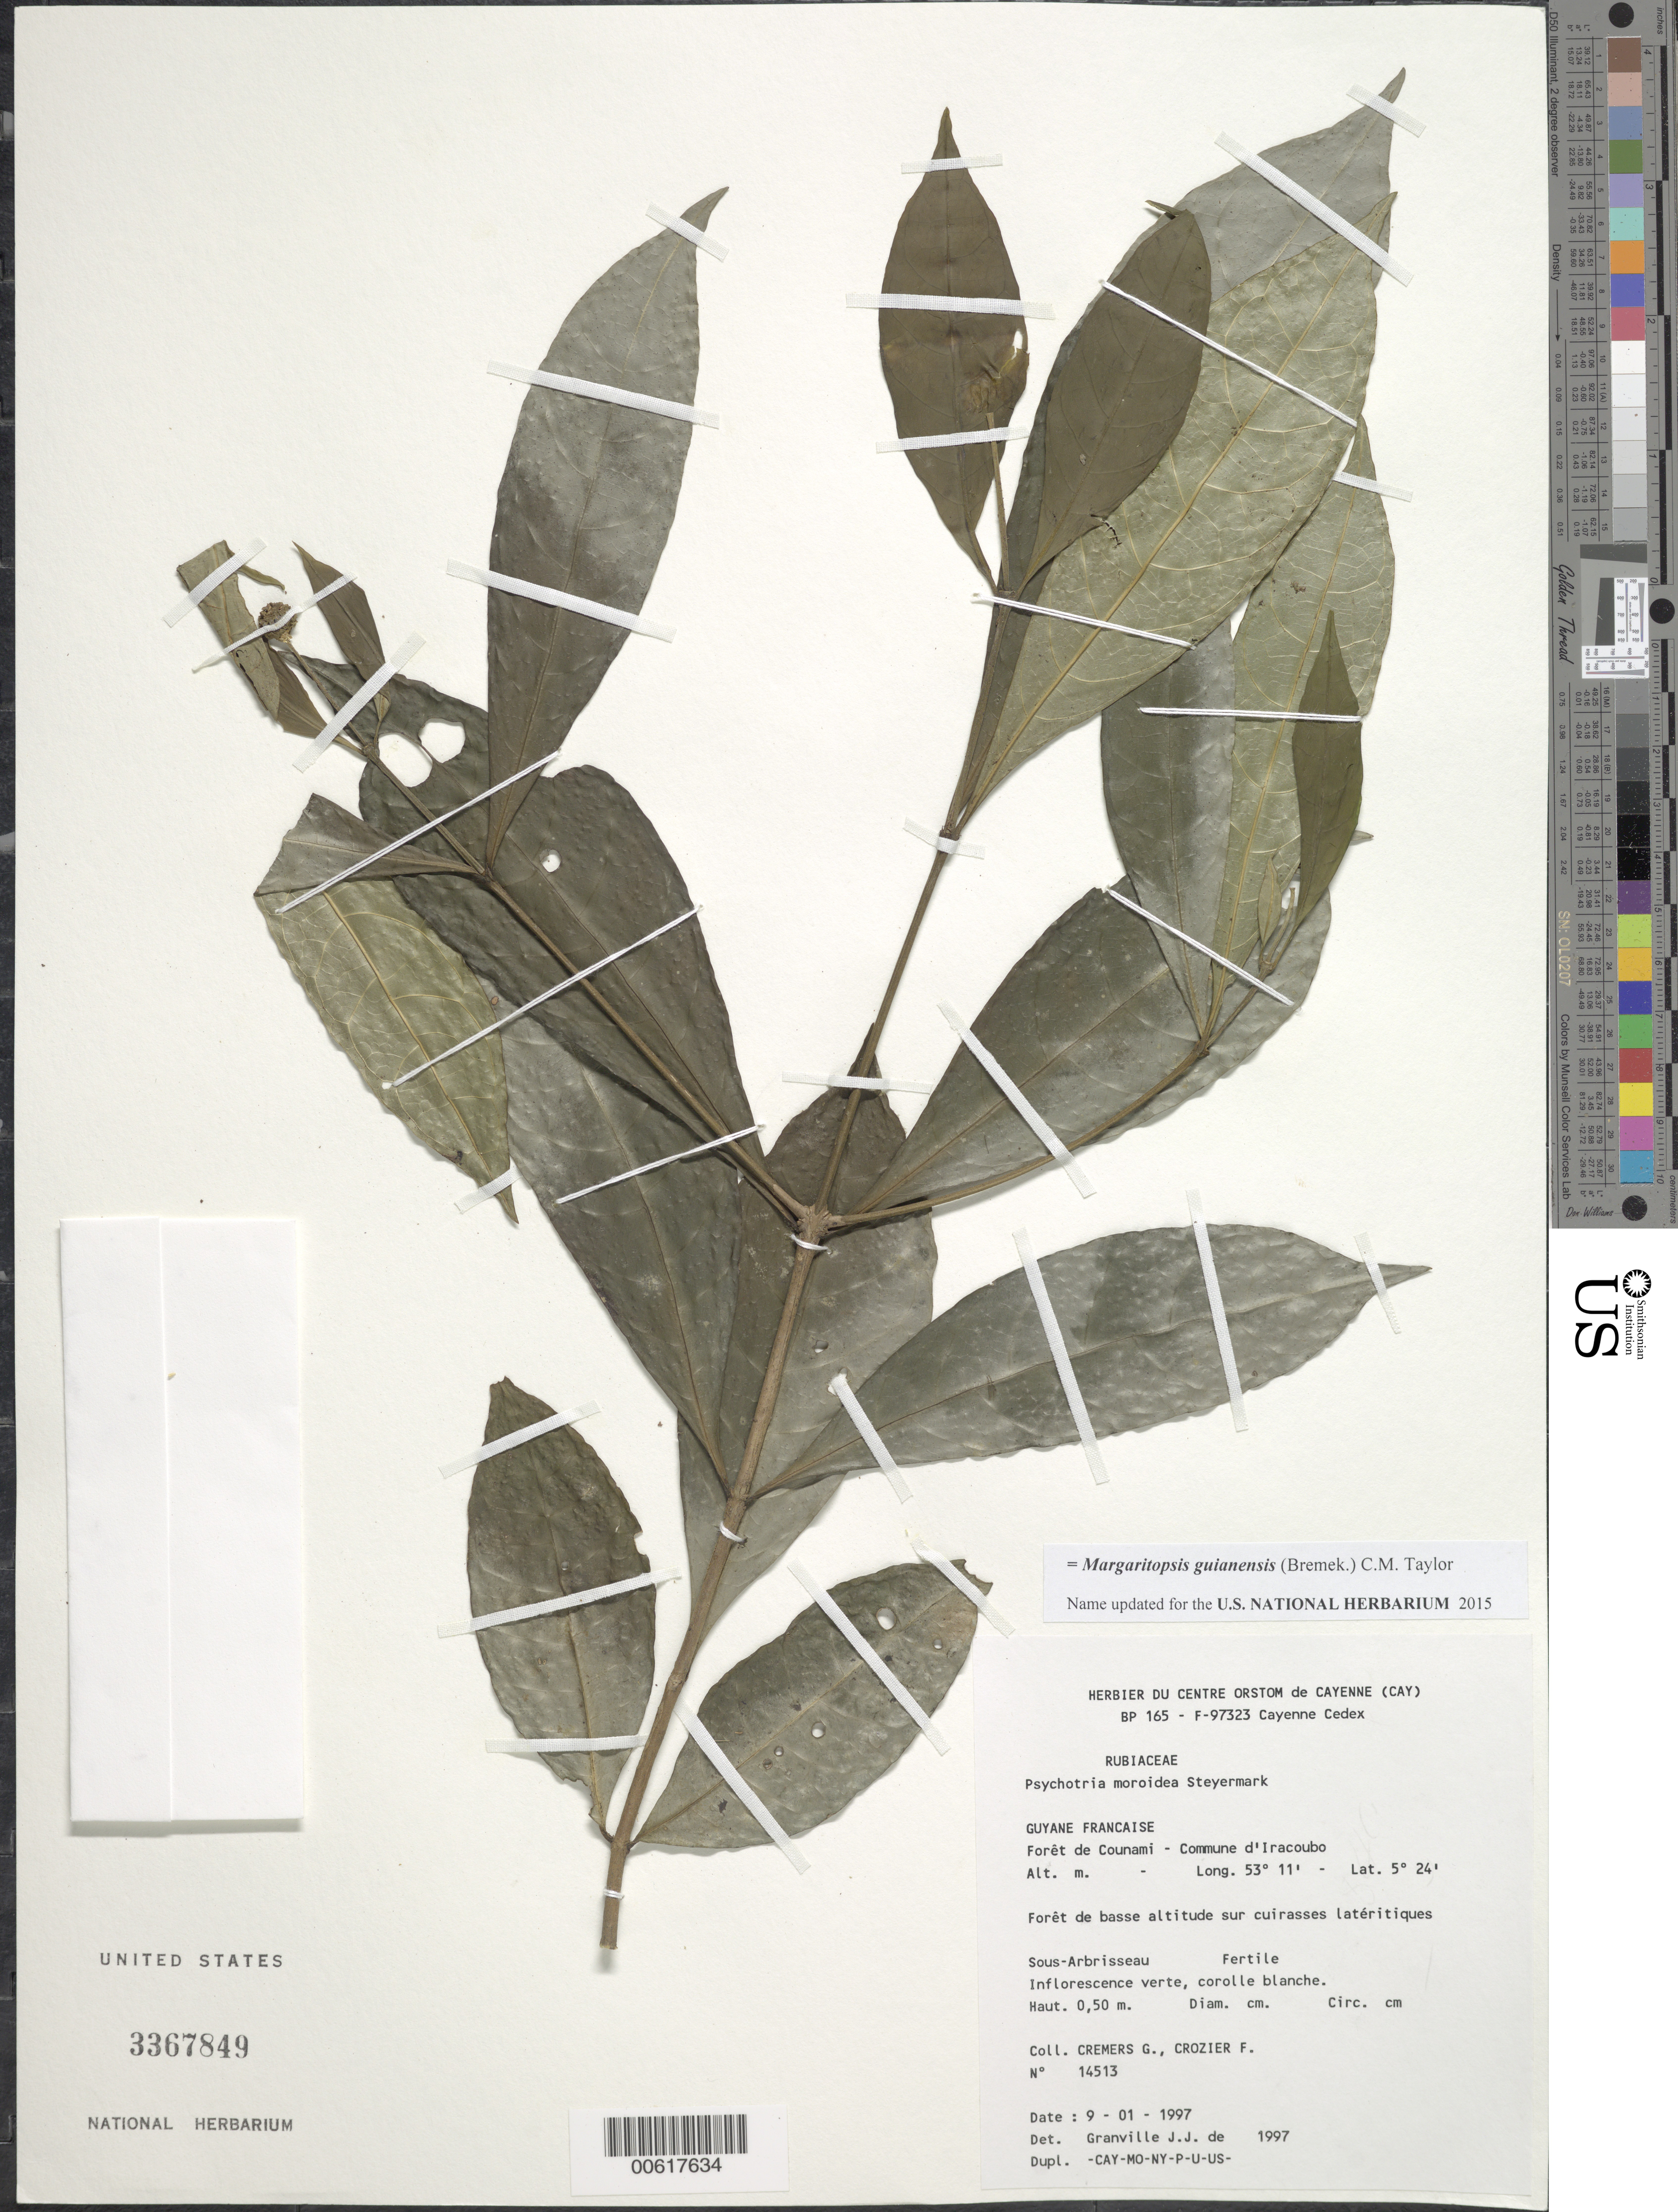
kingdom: Plantae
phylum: Tracheophyta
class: Magnoliopsida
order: Gentianales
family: Rubiaceae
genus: Psychotria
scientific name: Psychotria moroidea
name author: Steyerm.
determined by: Granville, J. J. de, (CAY), Institut de Recherche pour le Developpement (IRD) (FRENCH GUIANA)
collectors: G. Cremers & F. Crozier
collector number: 14513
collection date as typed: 9-Jan-97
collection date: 1997-01-09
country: French Guiana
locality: Commune d'Iracoubo, forêt de Counami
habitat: Forêt de basse altitude sur cuirasses latéritiques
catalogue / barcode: US 3367849